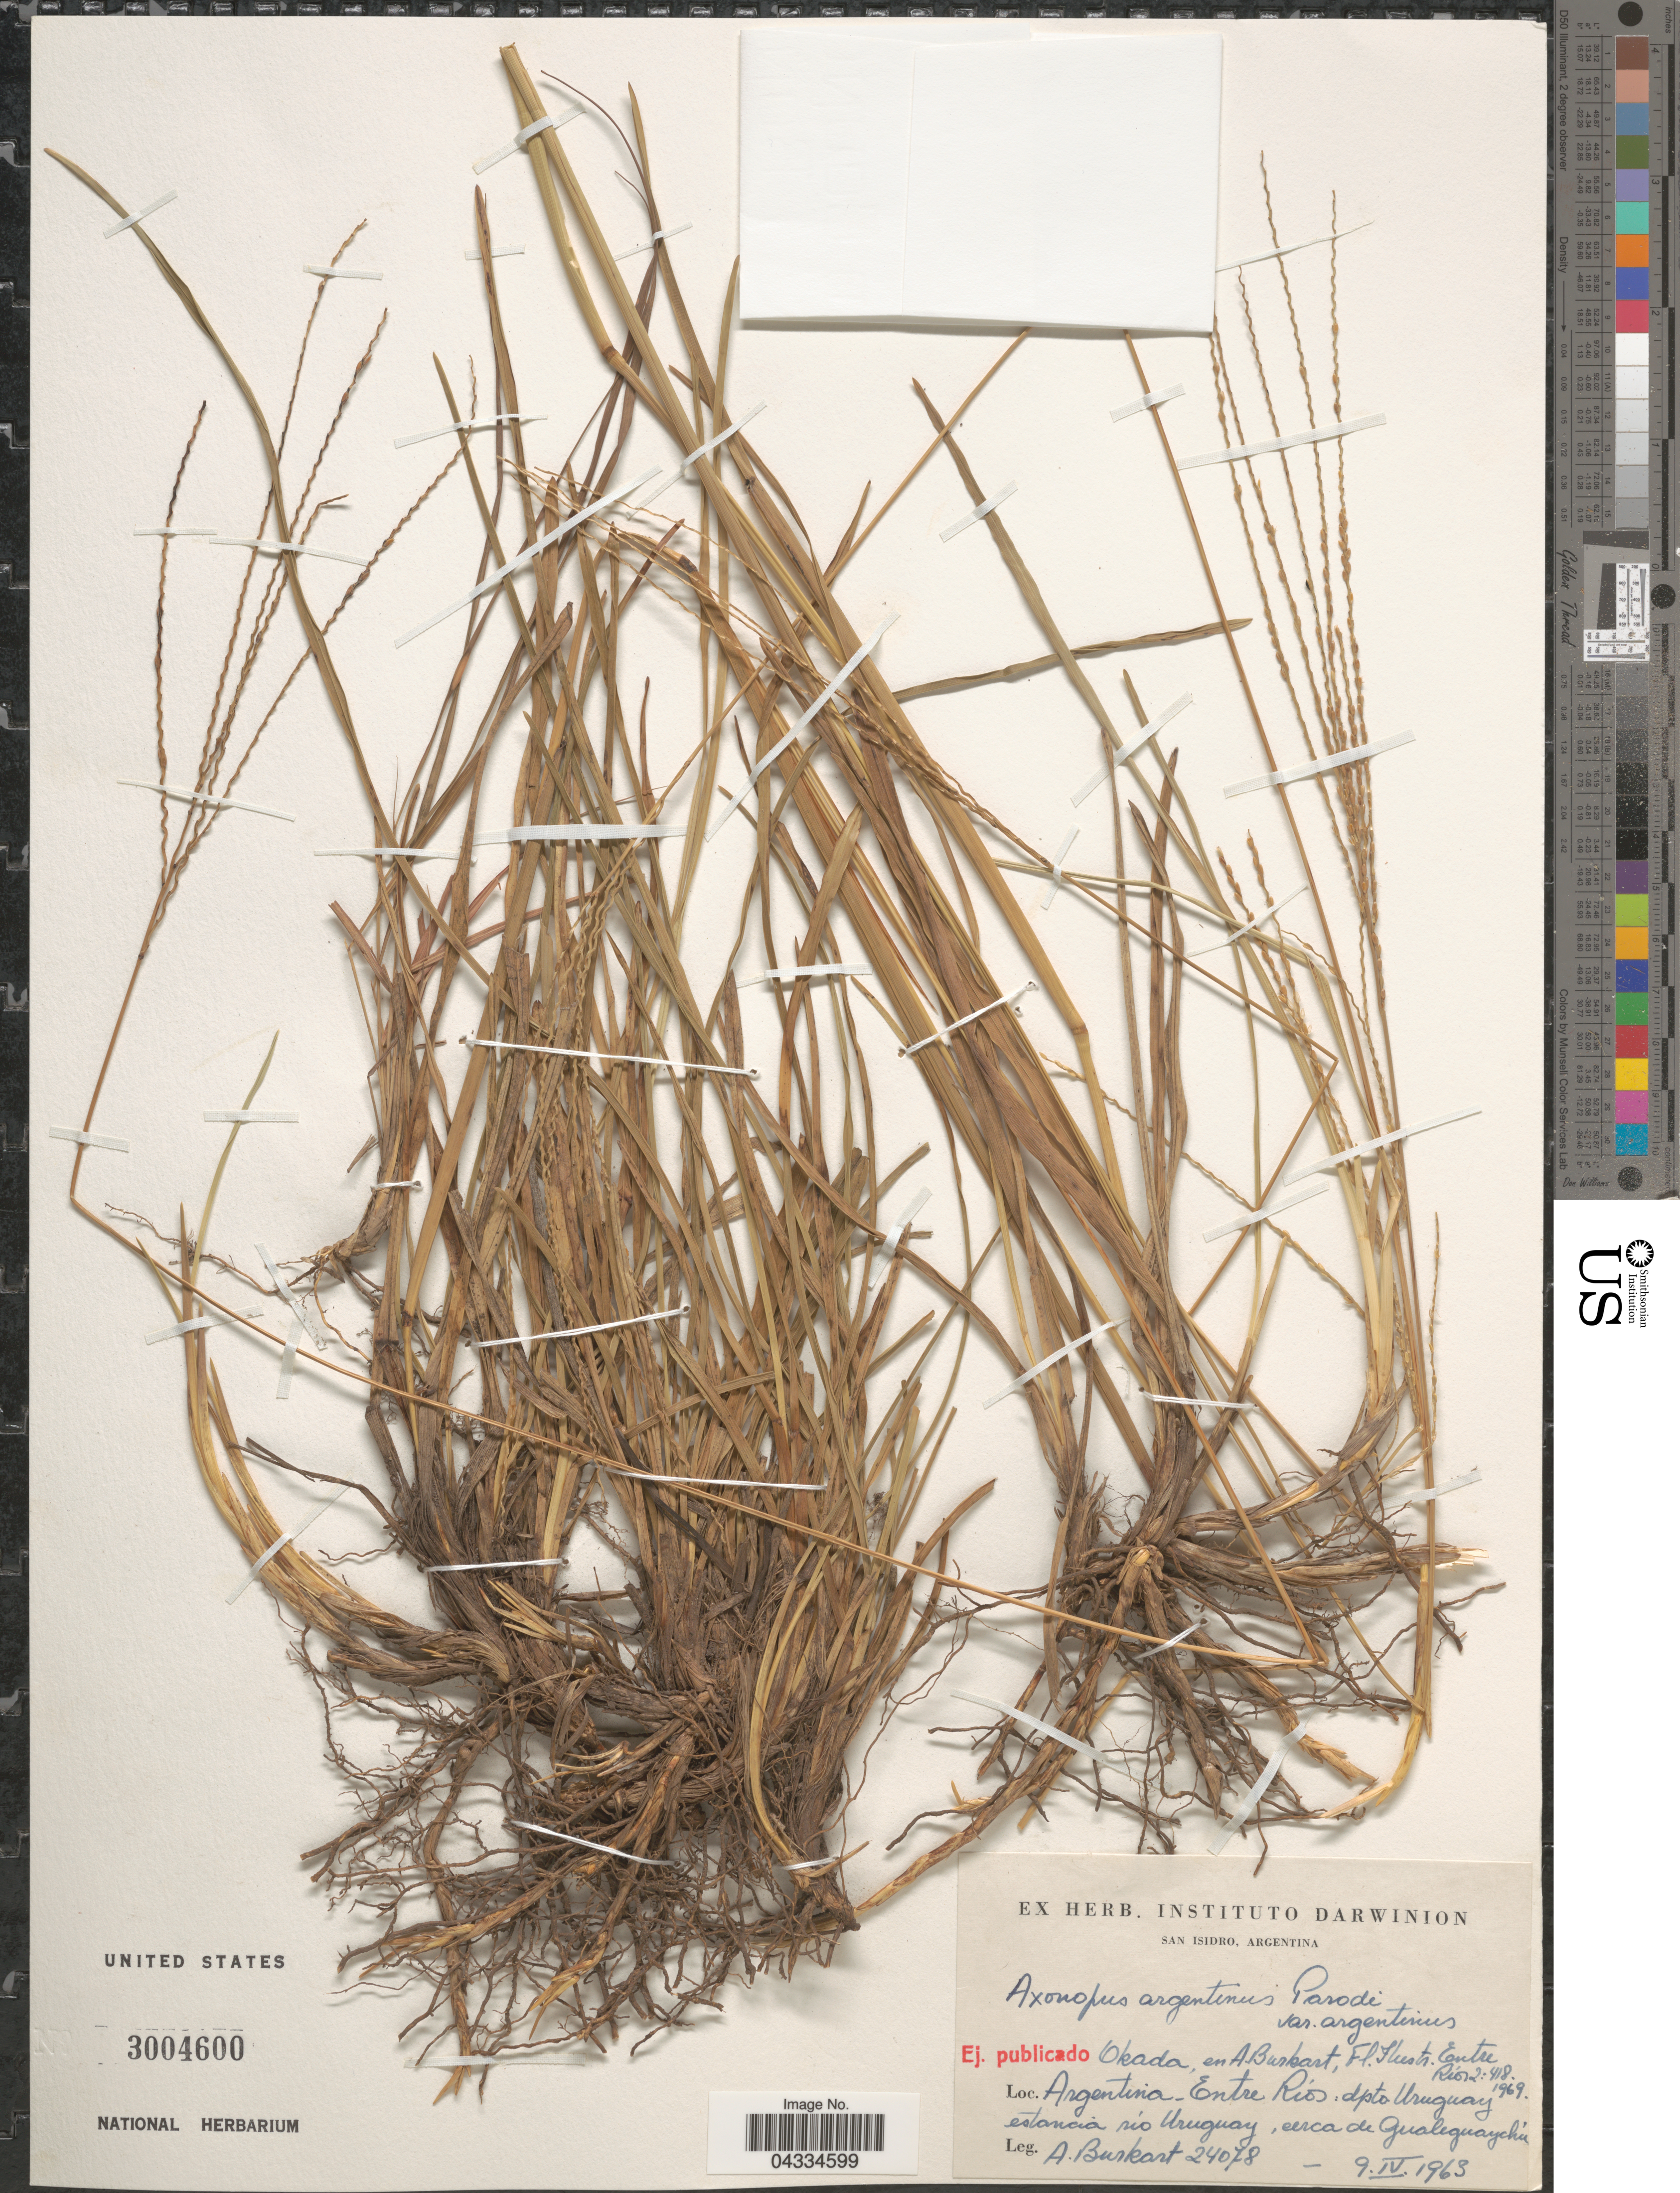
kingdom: Plantae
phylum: Tracheophyta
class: Liliopsida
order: Poales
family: Poaceae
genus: Axonopus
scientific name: Axonopus argentinus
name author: Parodi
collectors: A. E. Burkart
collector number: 24078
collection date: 1963-04-09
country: Argentina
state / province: Entre Rios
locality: Dpto. Uruguay estancia río Uruguay, cerca de Gualeguaychú.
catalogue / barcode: US 3004600